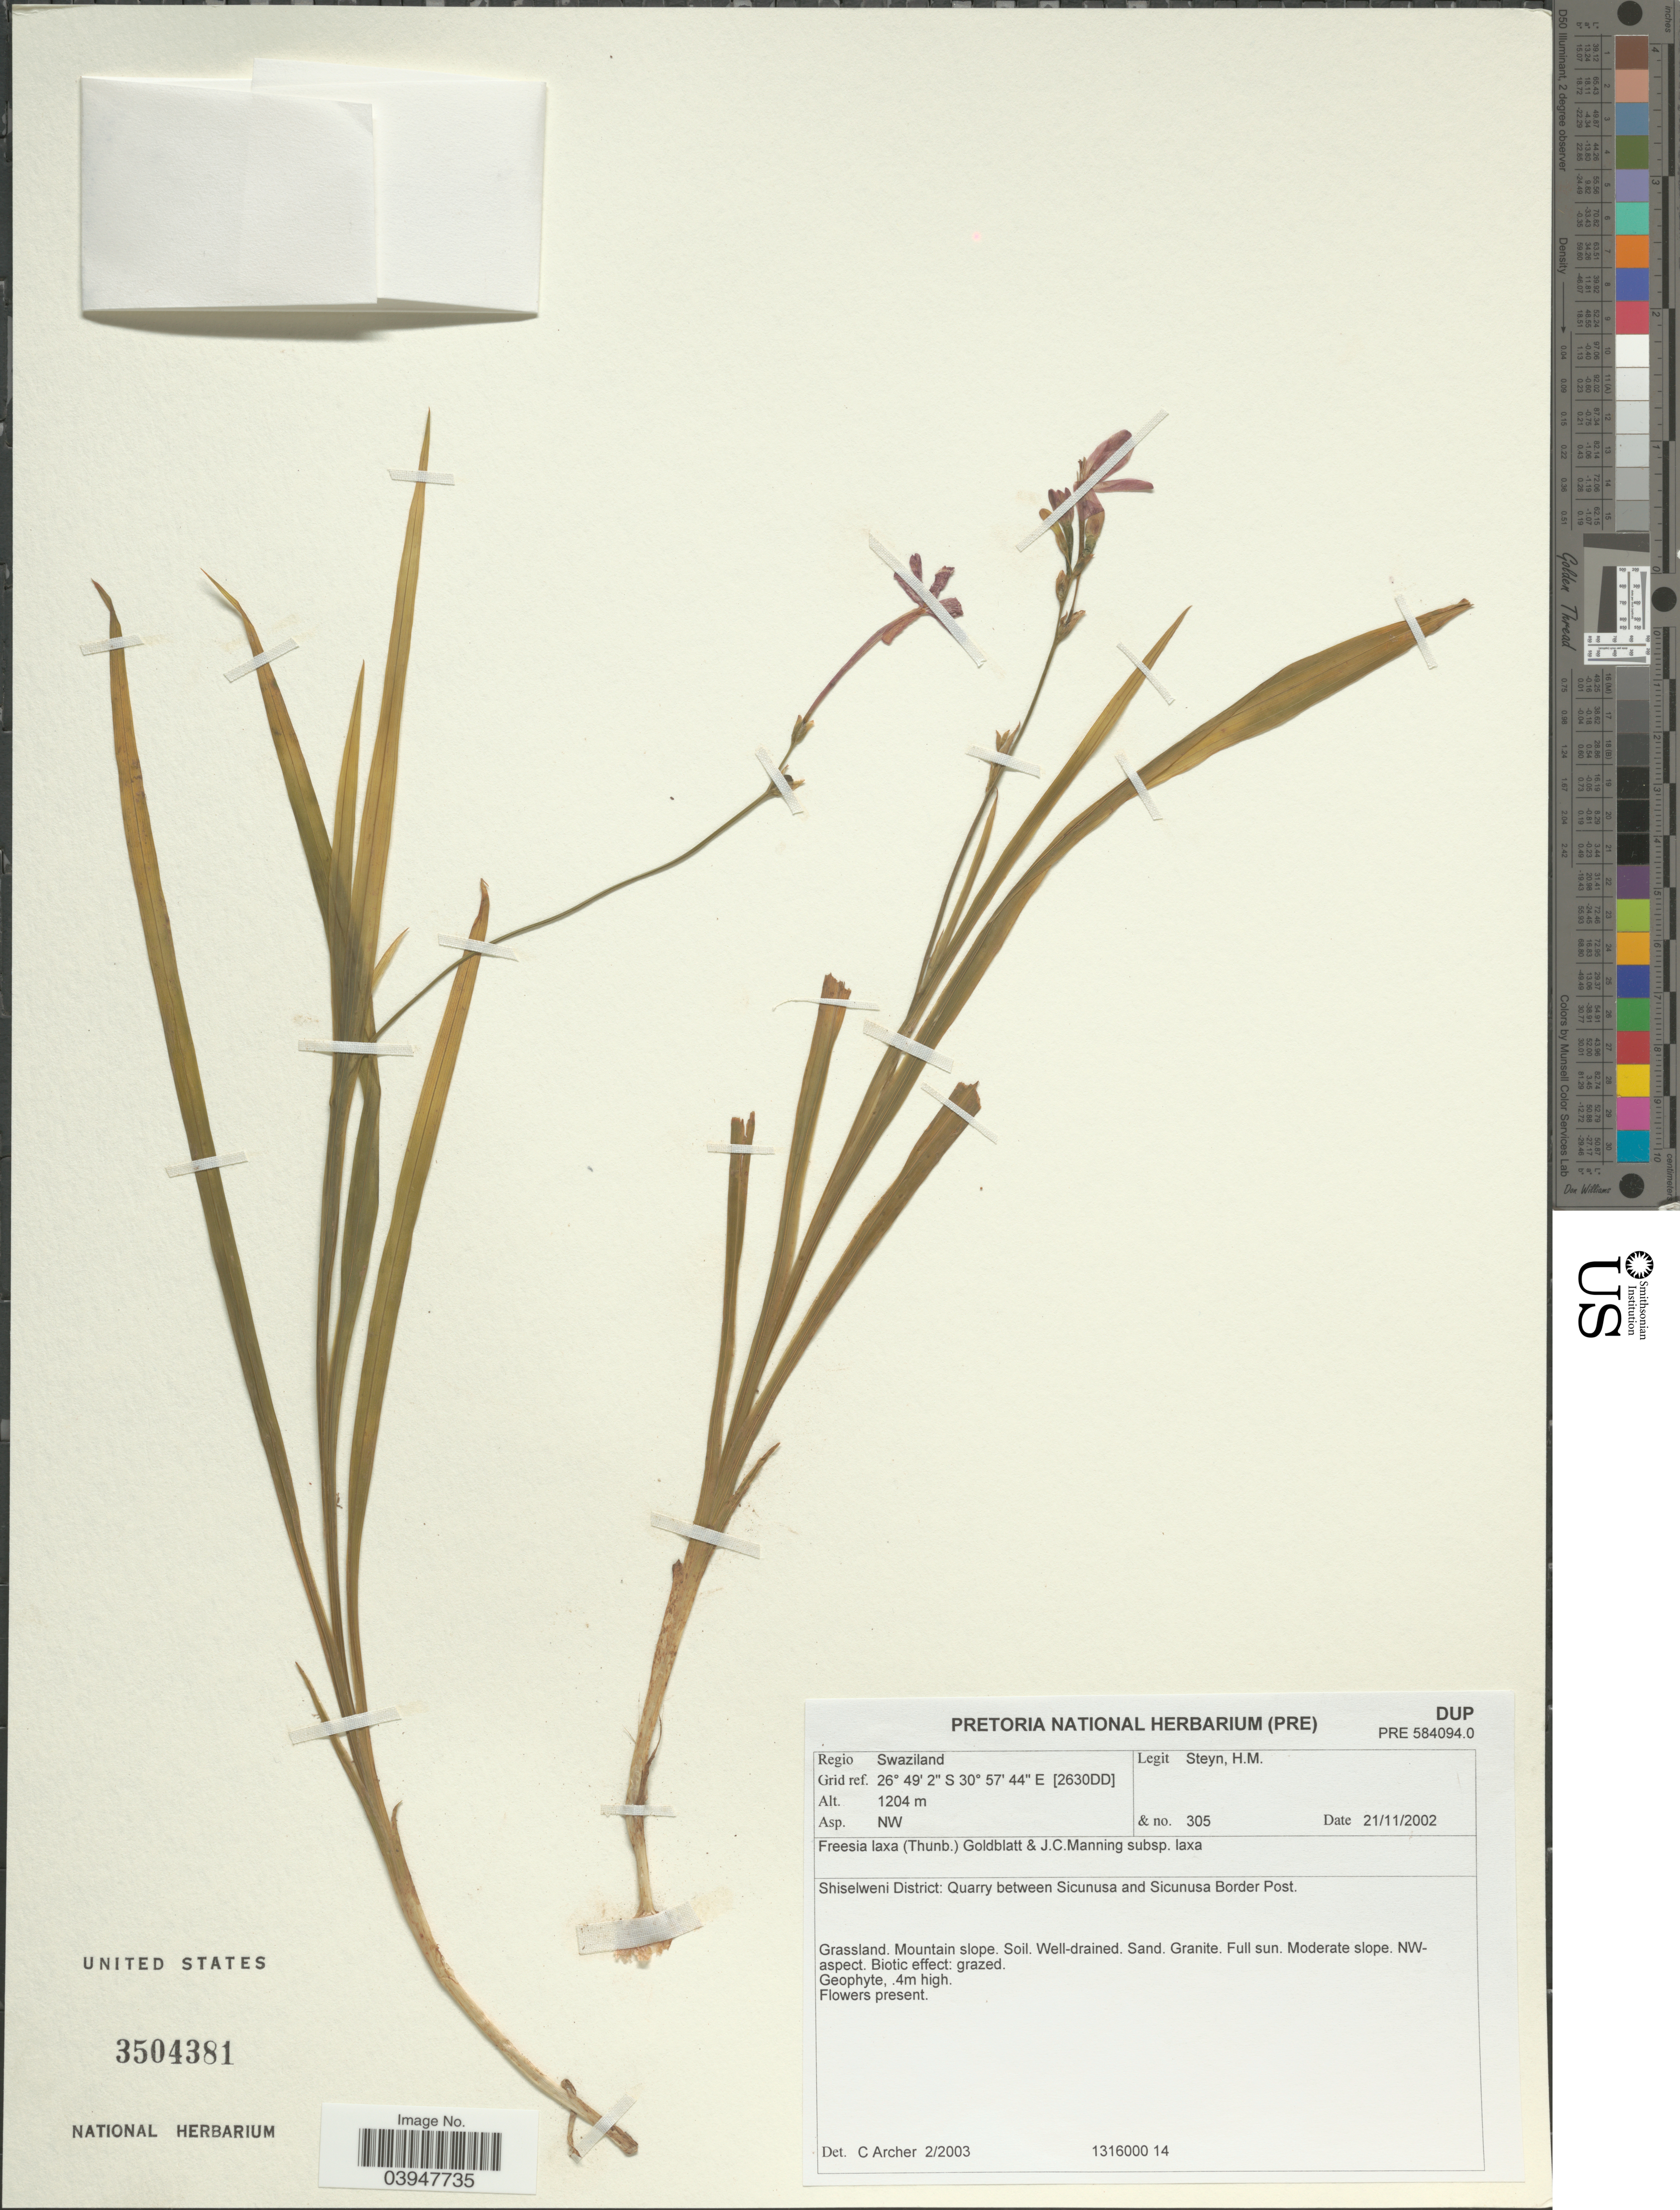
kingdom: Plantae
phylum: Tracheophyta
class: Liliopsida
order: Asparagales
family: Iridaceae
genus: Freesia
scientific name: Freesia laxa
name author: (Thunb.) Goldblatt & J.C. Manning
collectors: H. Steyn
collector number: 305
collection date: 2002-11-21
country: Eswatini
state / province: Shiselweni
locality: Regio Swaziland. Grid ref. [2630DD]. Asp. NW. Shiselweni District: Quarry between Sicunusa and Sicunusa Border Post.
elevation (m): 1204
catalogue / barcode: US 3504381